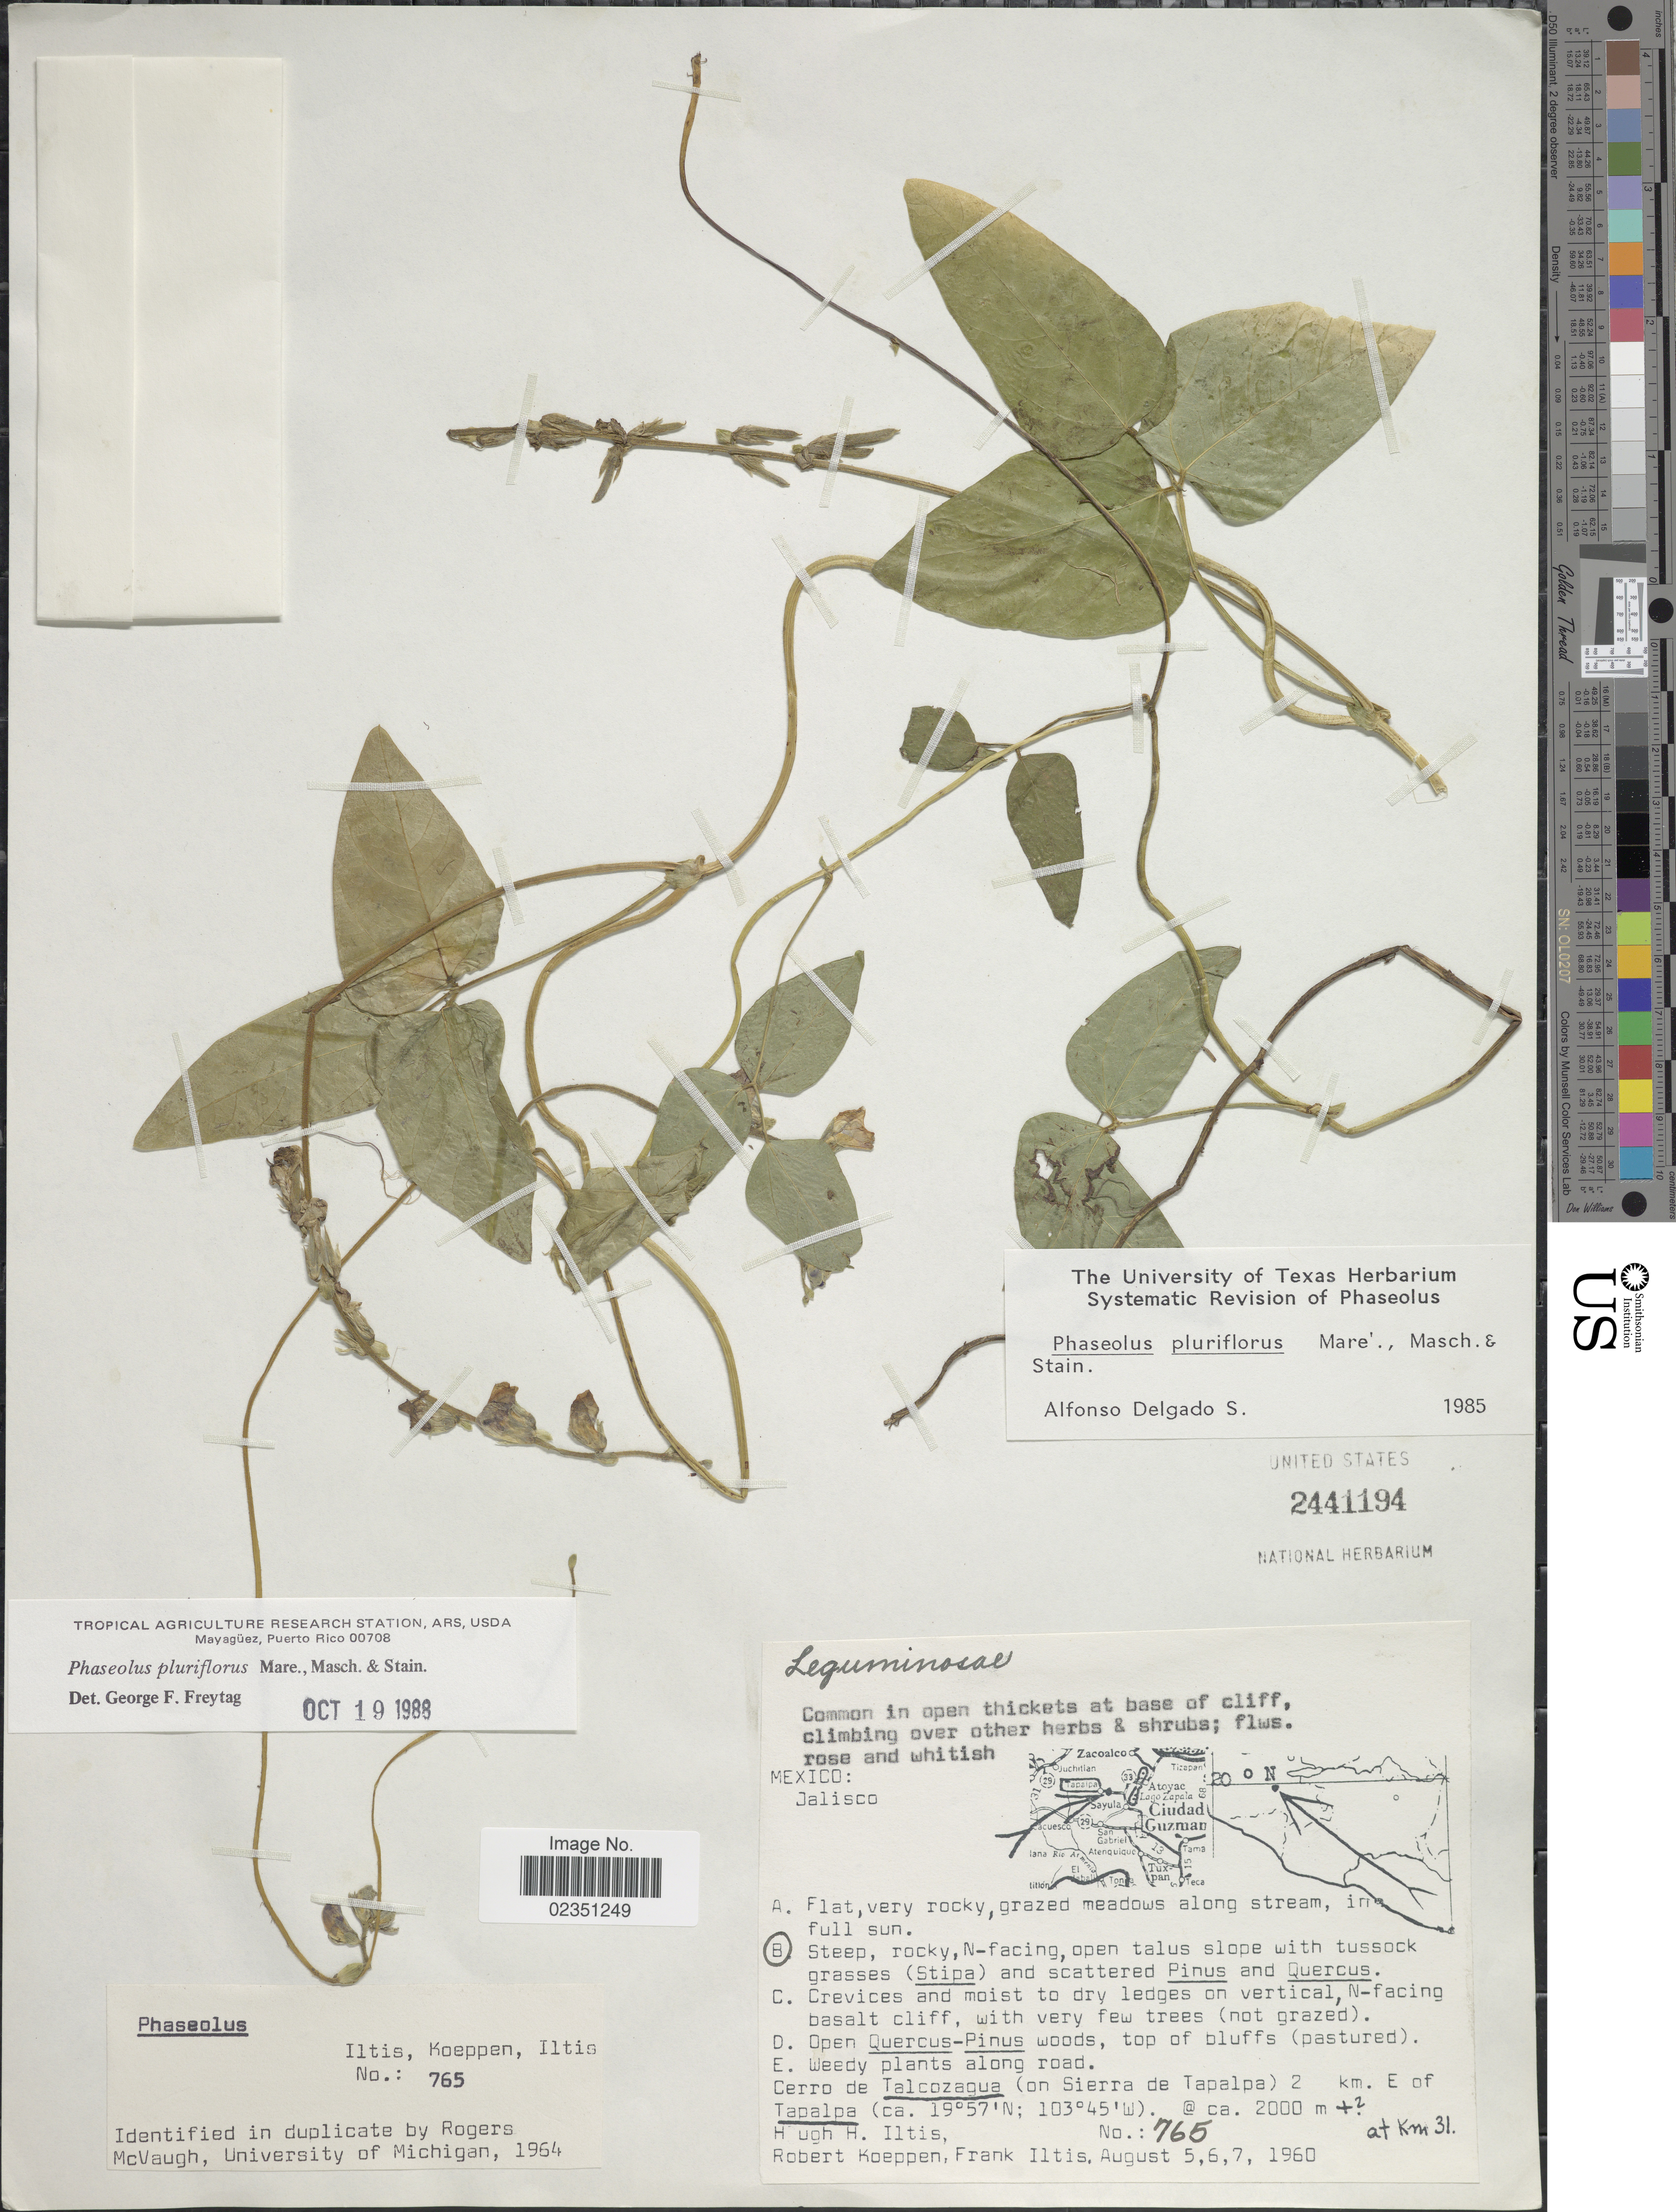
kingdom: Plantae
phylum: Tracheophyta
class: Magnoliopsida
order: Fabales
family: Fabaceae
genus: Phaseolus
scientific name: Phaseolus pluriflorus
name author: Mare. et al.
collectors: H. H. Iltis, R. C. Koeppen & F. S. Iltis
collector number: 765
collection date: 1960-08-05/1960-08-07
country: Mexico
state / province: Jalisco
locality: Cerro de Talcozagua (on Sierra de Tapalpa) 2 km. E. of Tapalpa, at Km 31.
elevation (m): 2000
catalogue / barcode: US 2441194